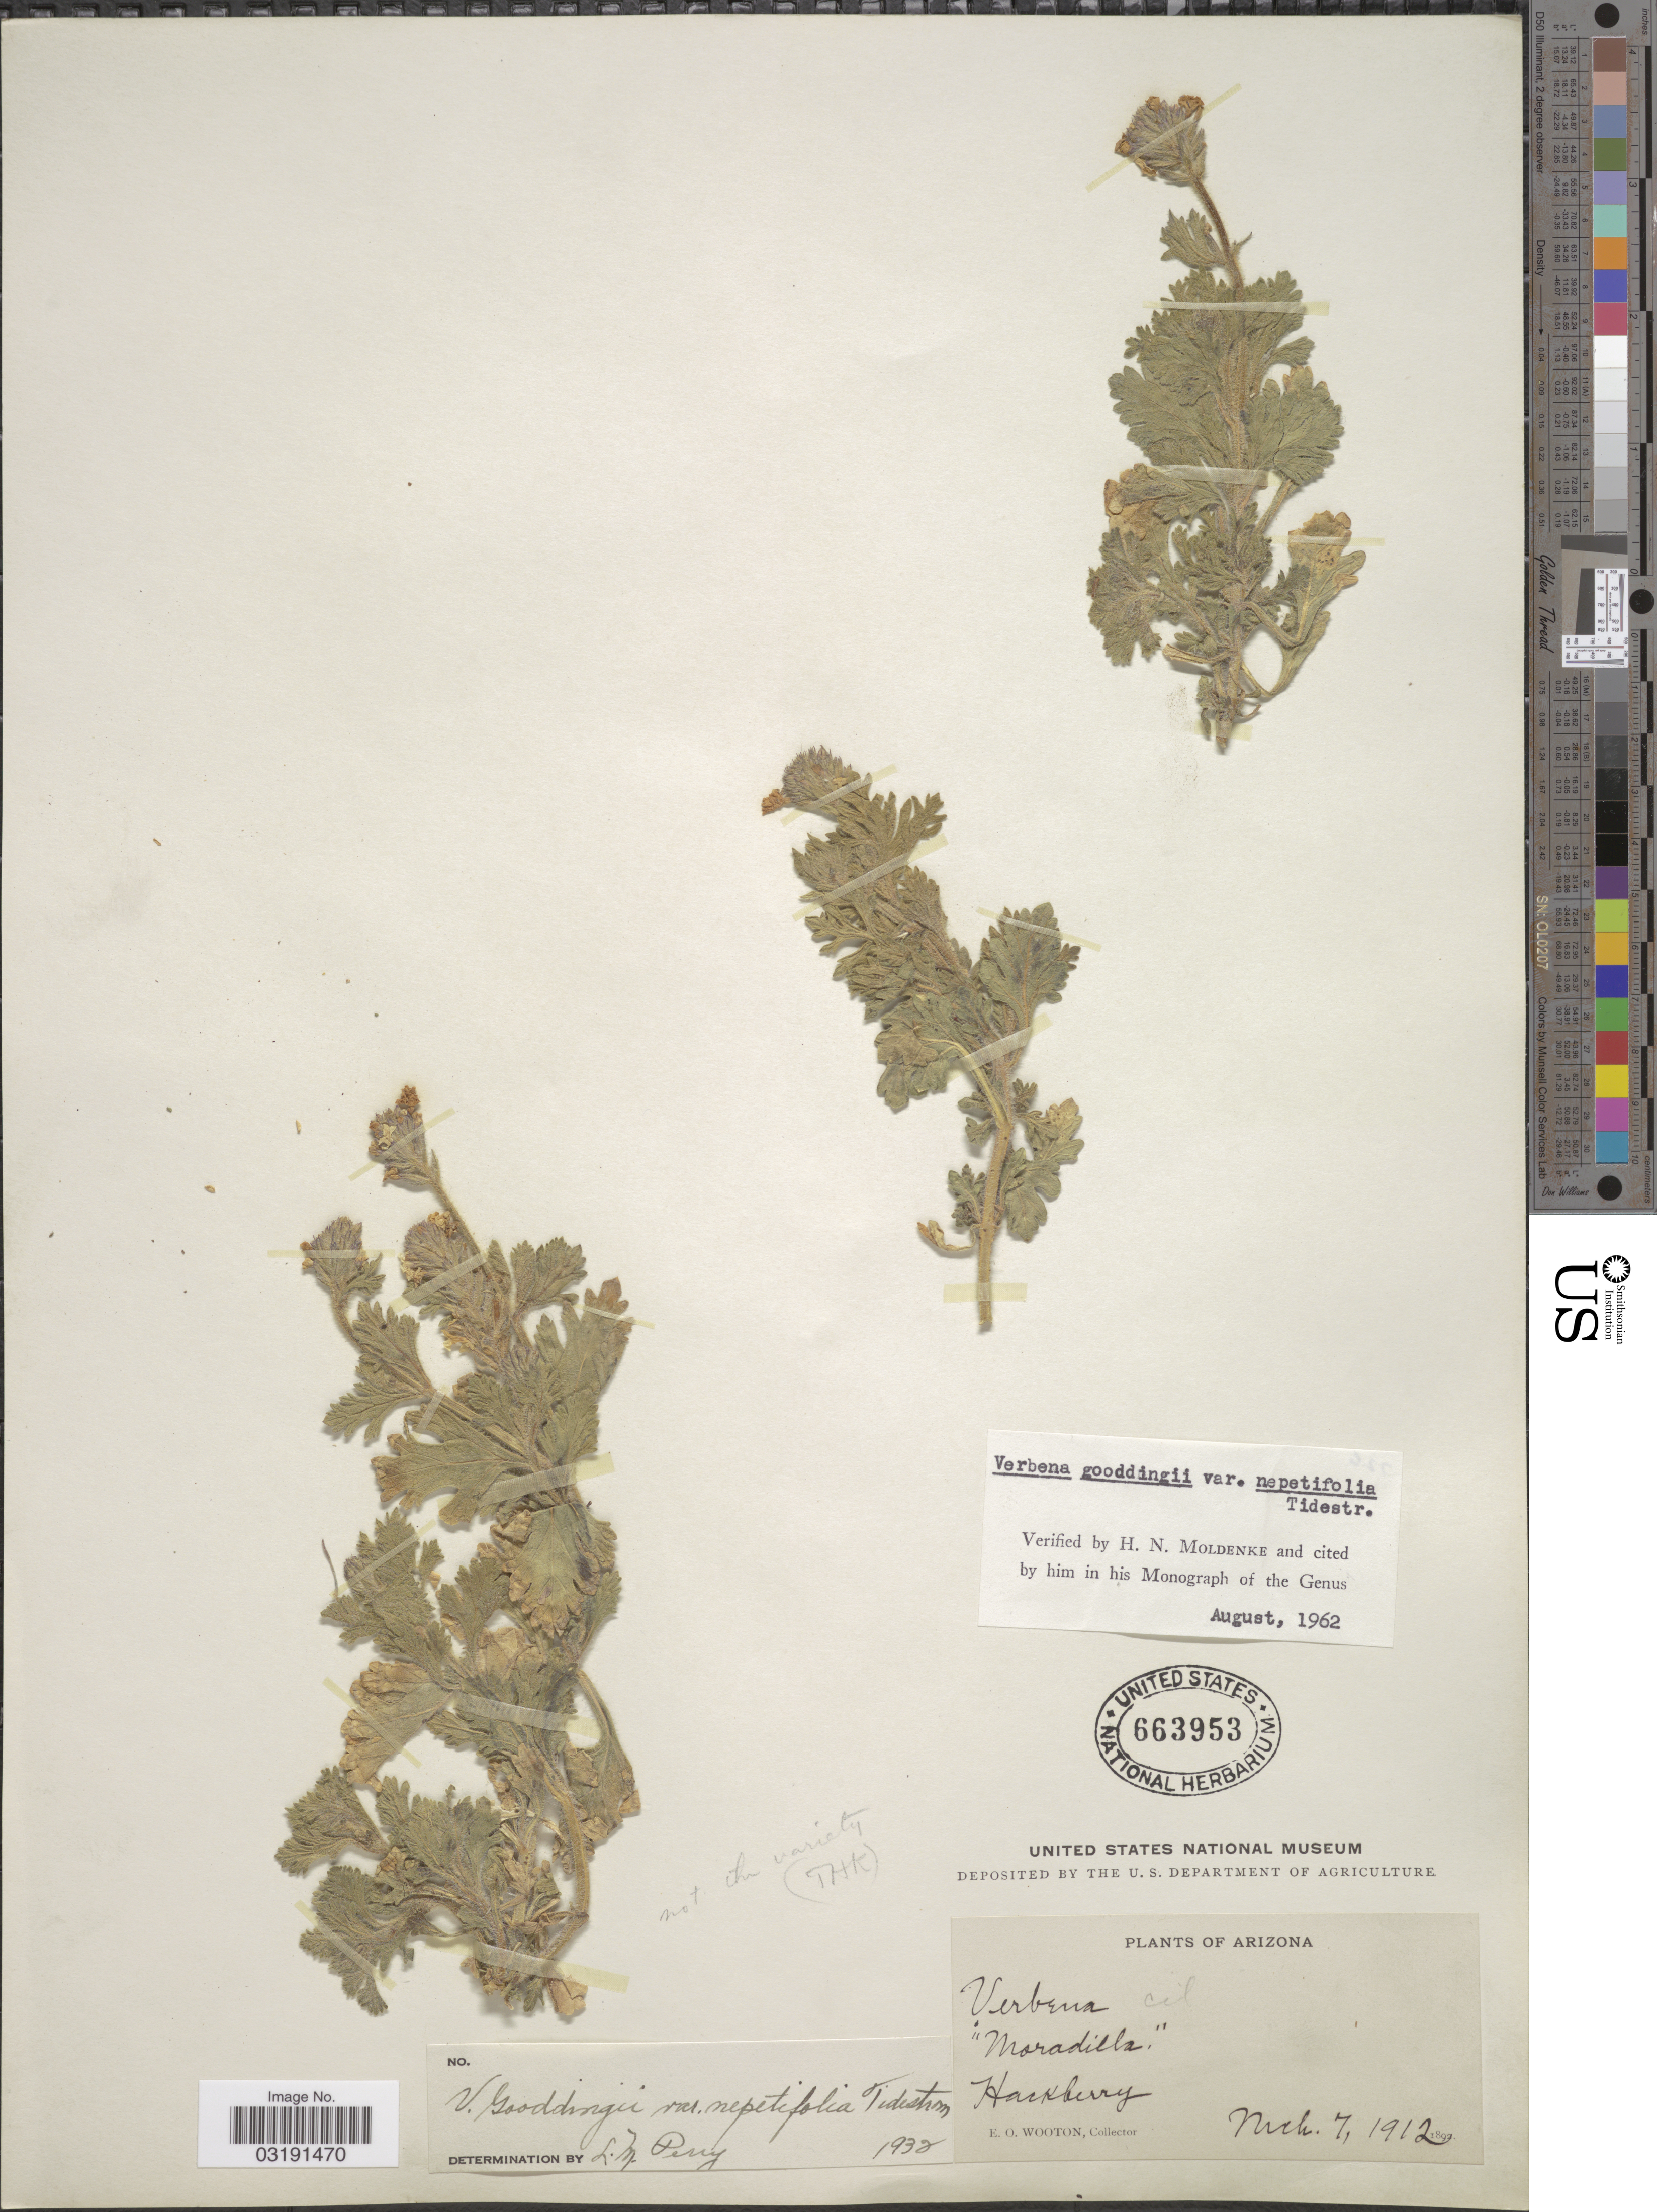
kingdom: Plantae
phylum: Tracheophyta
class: Magnoliopsida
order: Lamiales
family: Verbenaceae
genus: Verbena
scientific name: Verbena gooddingii var. nepetifolia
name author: Tidestr.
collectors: E. O. Wooton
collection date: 1912-03-07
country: United States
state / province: Arizona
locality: Hackberry.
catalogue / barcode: US 663953